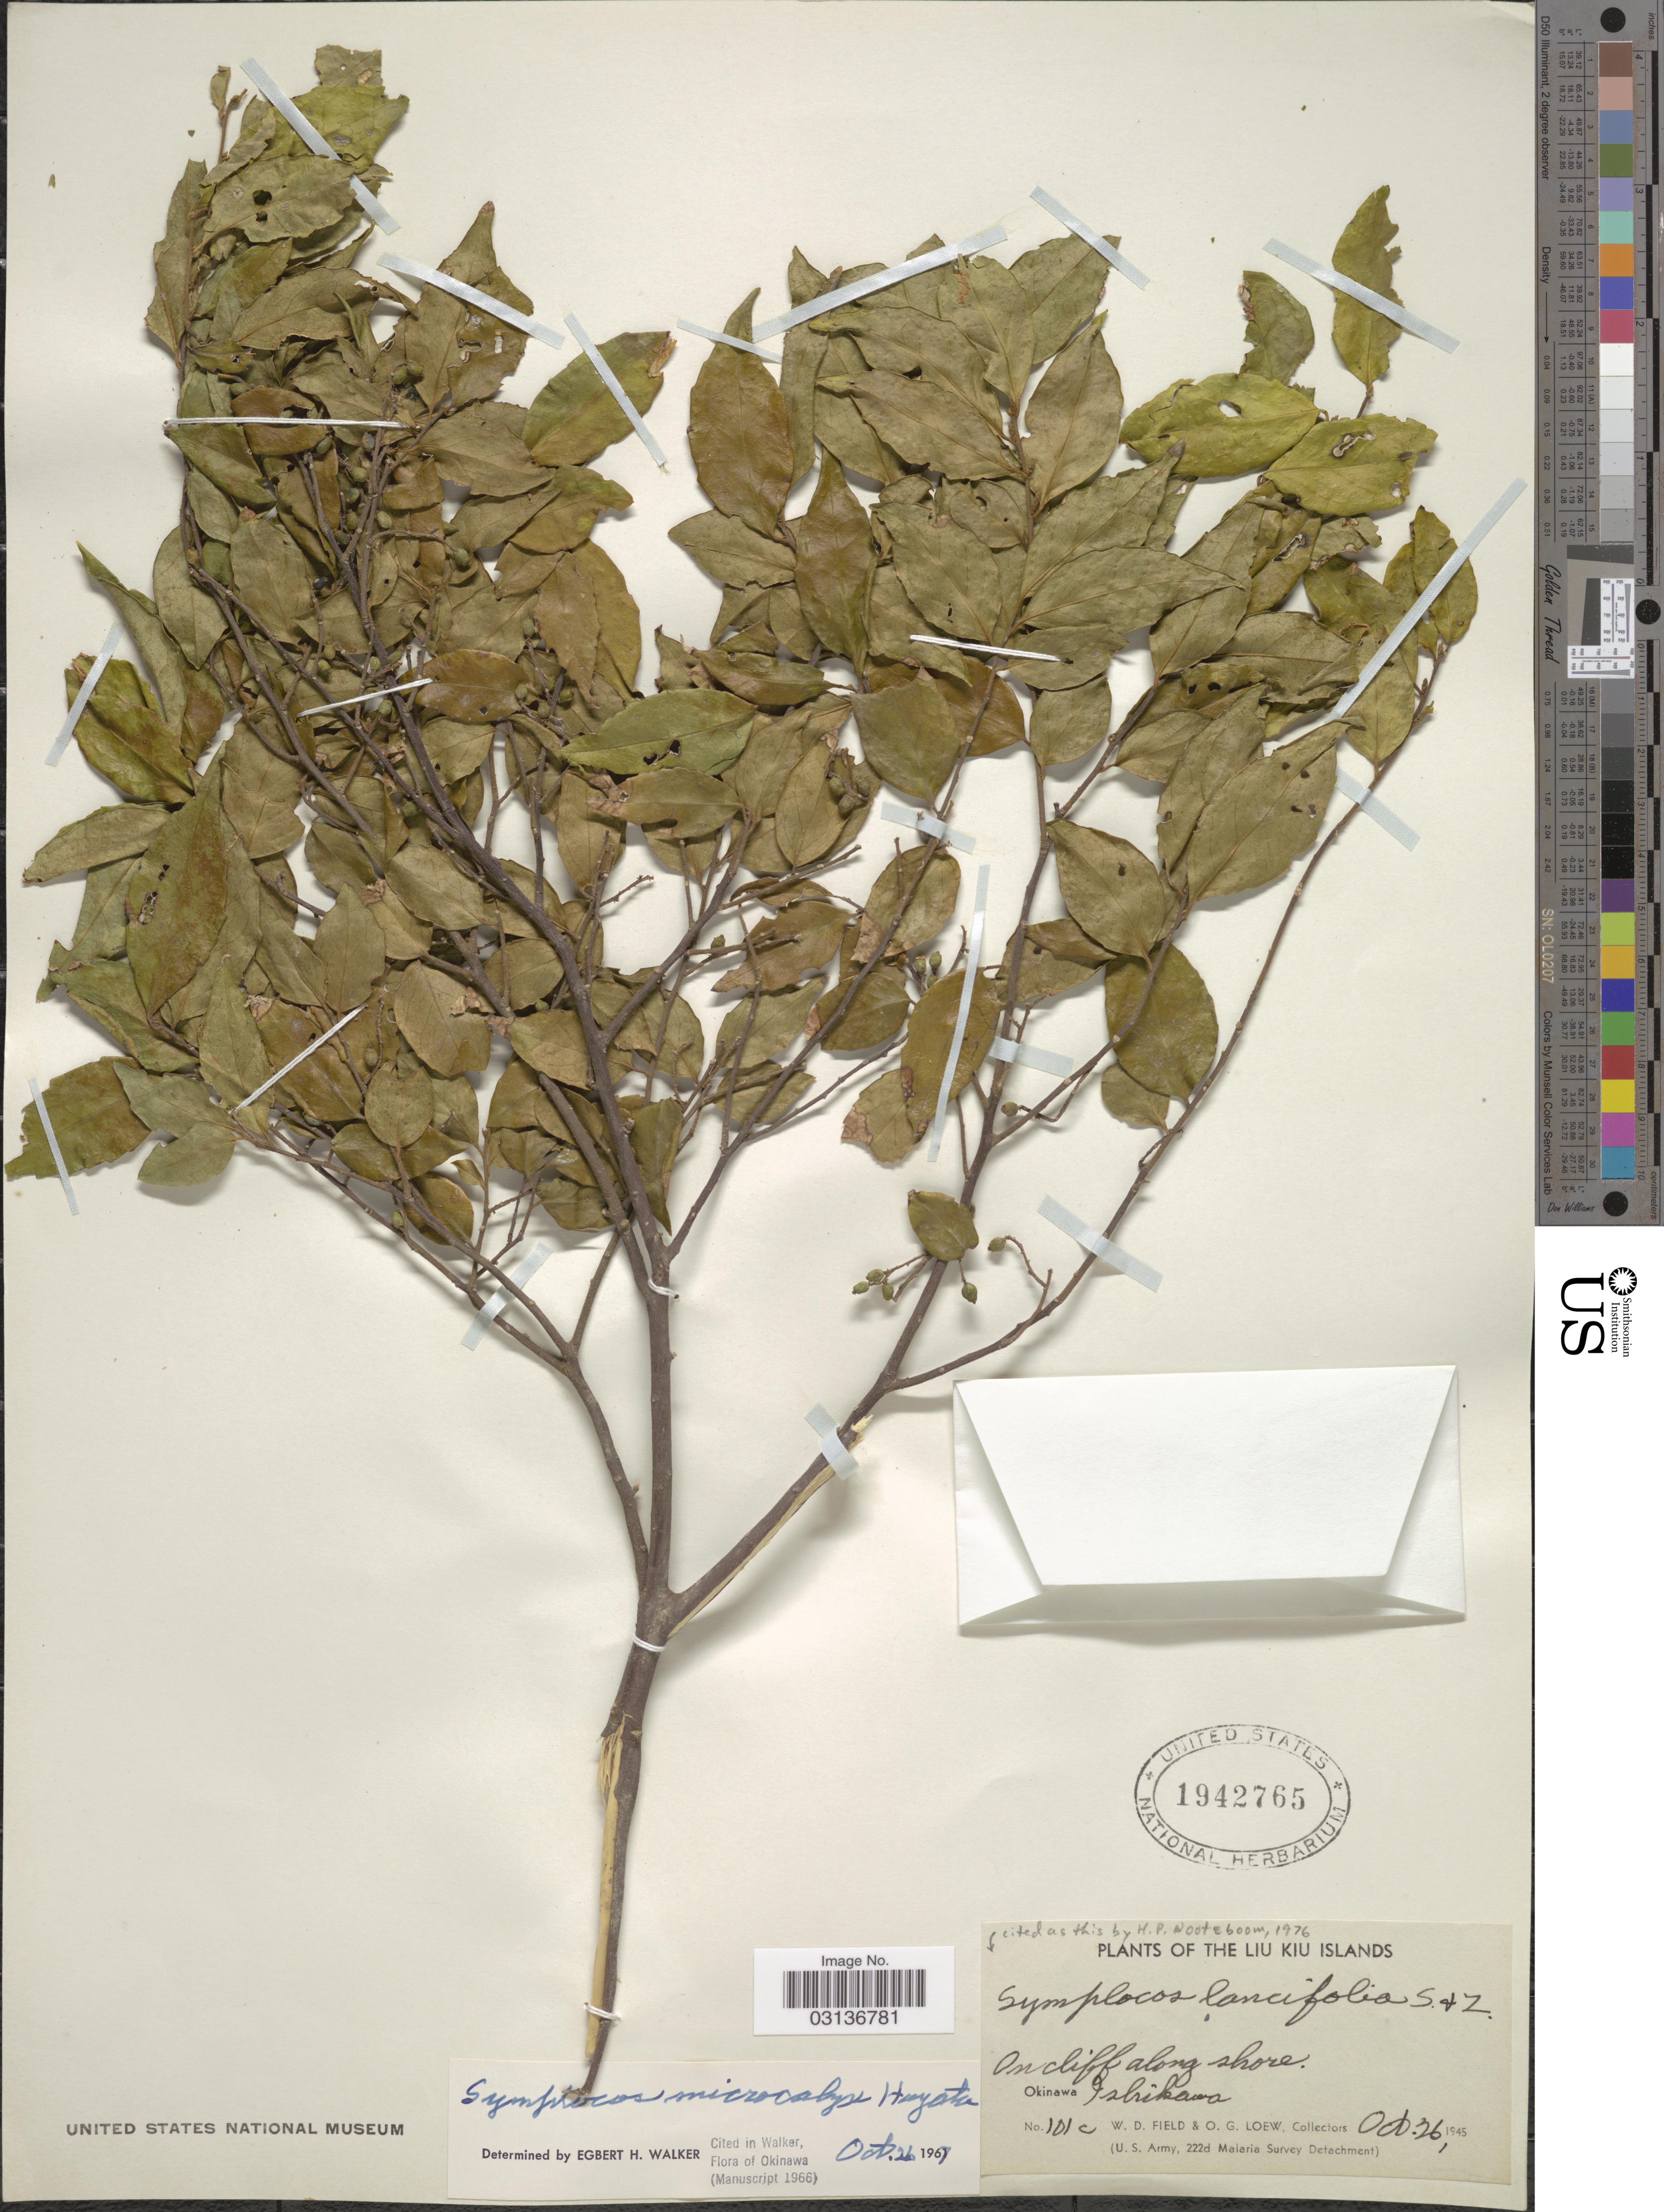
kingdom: Plantae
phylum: Tracheophyta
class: Magnoliopsida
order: Ericales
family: Symplocaceae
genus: Symplocos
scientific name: Symplocos lancifolia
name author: Siebert & Zucc.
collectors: W. D. Field & O. G. Loew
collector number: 101c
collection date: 1945-10-26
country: Japan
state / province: Okinawa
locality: Liu Kiu Islands. On cliff along shore. Ishikawa.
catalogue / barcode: US 1942765